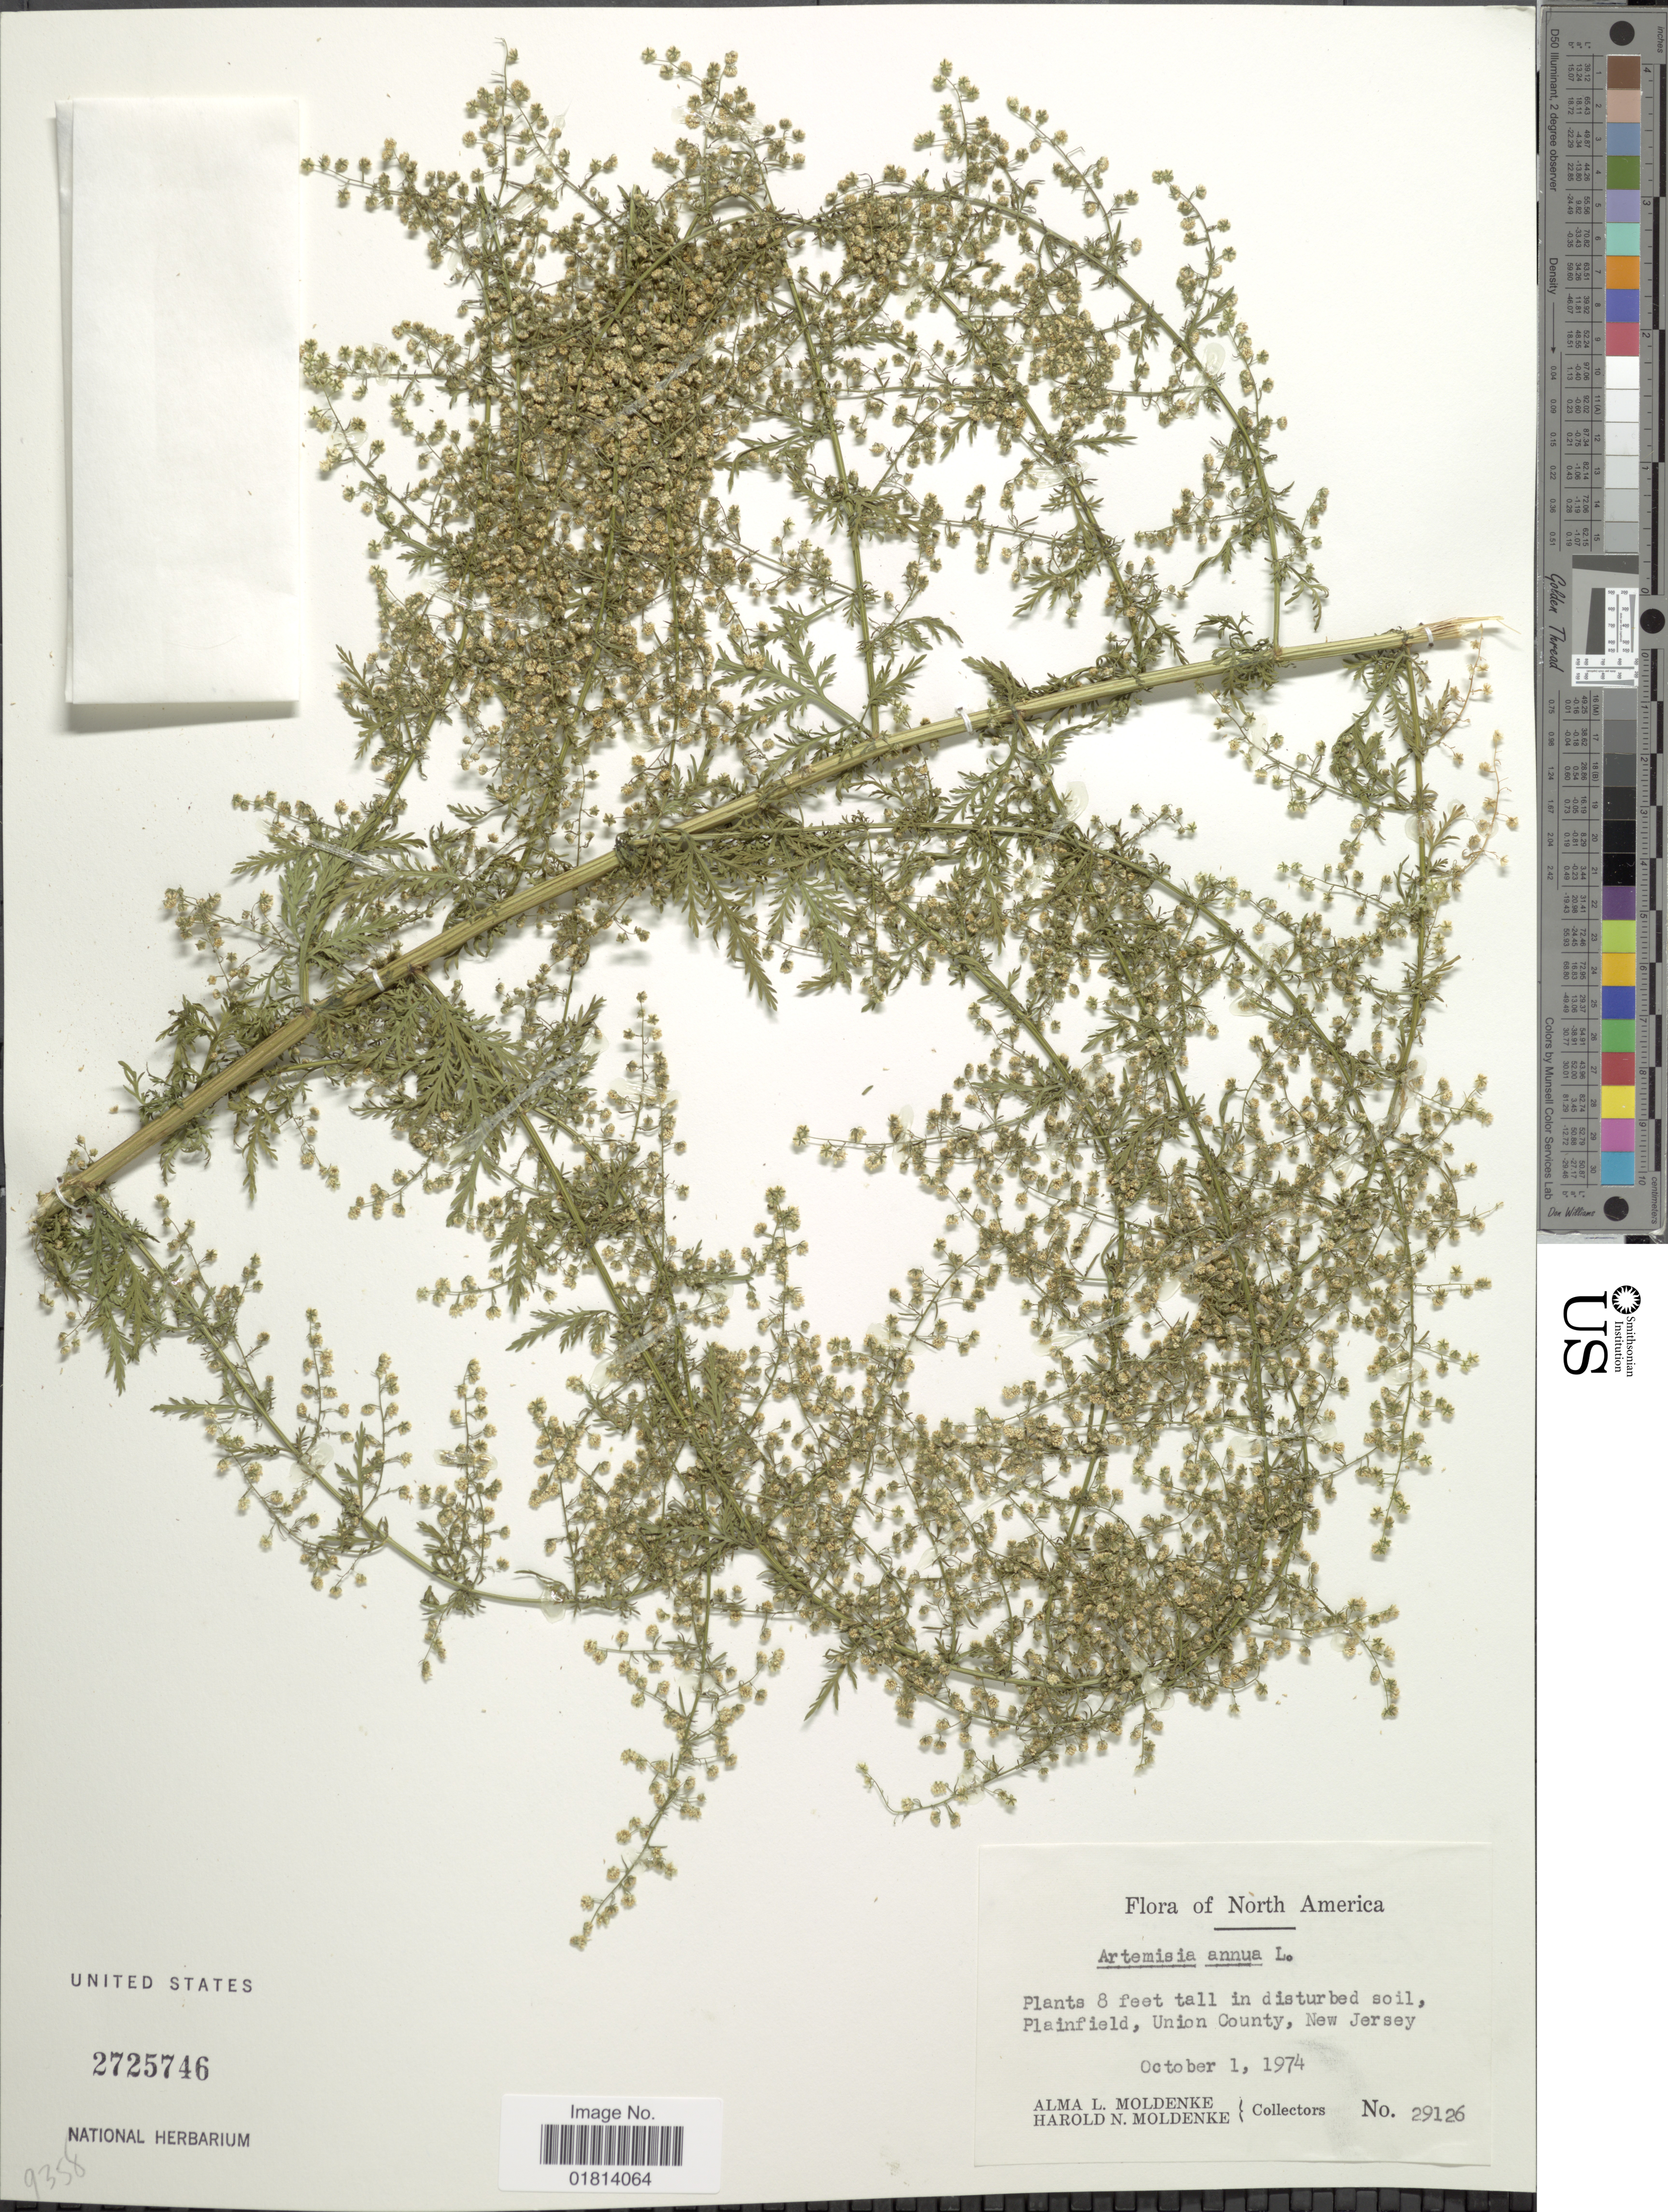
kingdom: Plantae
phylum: Tracheophyta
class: Magnoliopsida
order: Asterales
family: Asteraceae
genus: Artemisia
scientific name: Artemisia annua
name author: L.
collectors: A. L. Moldenke & H. N. Moldenke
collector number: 29126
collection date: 1974-10-01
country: United States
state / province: New Jersey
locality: Plainfield, Union County, New Jersey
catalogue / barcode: US 2725746